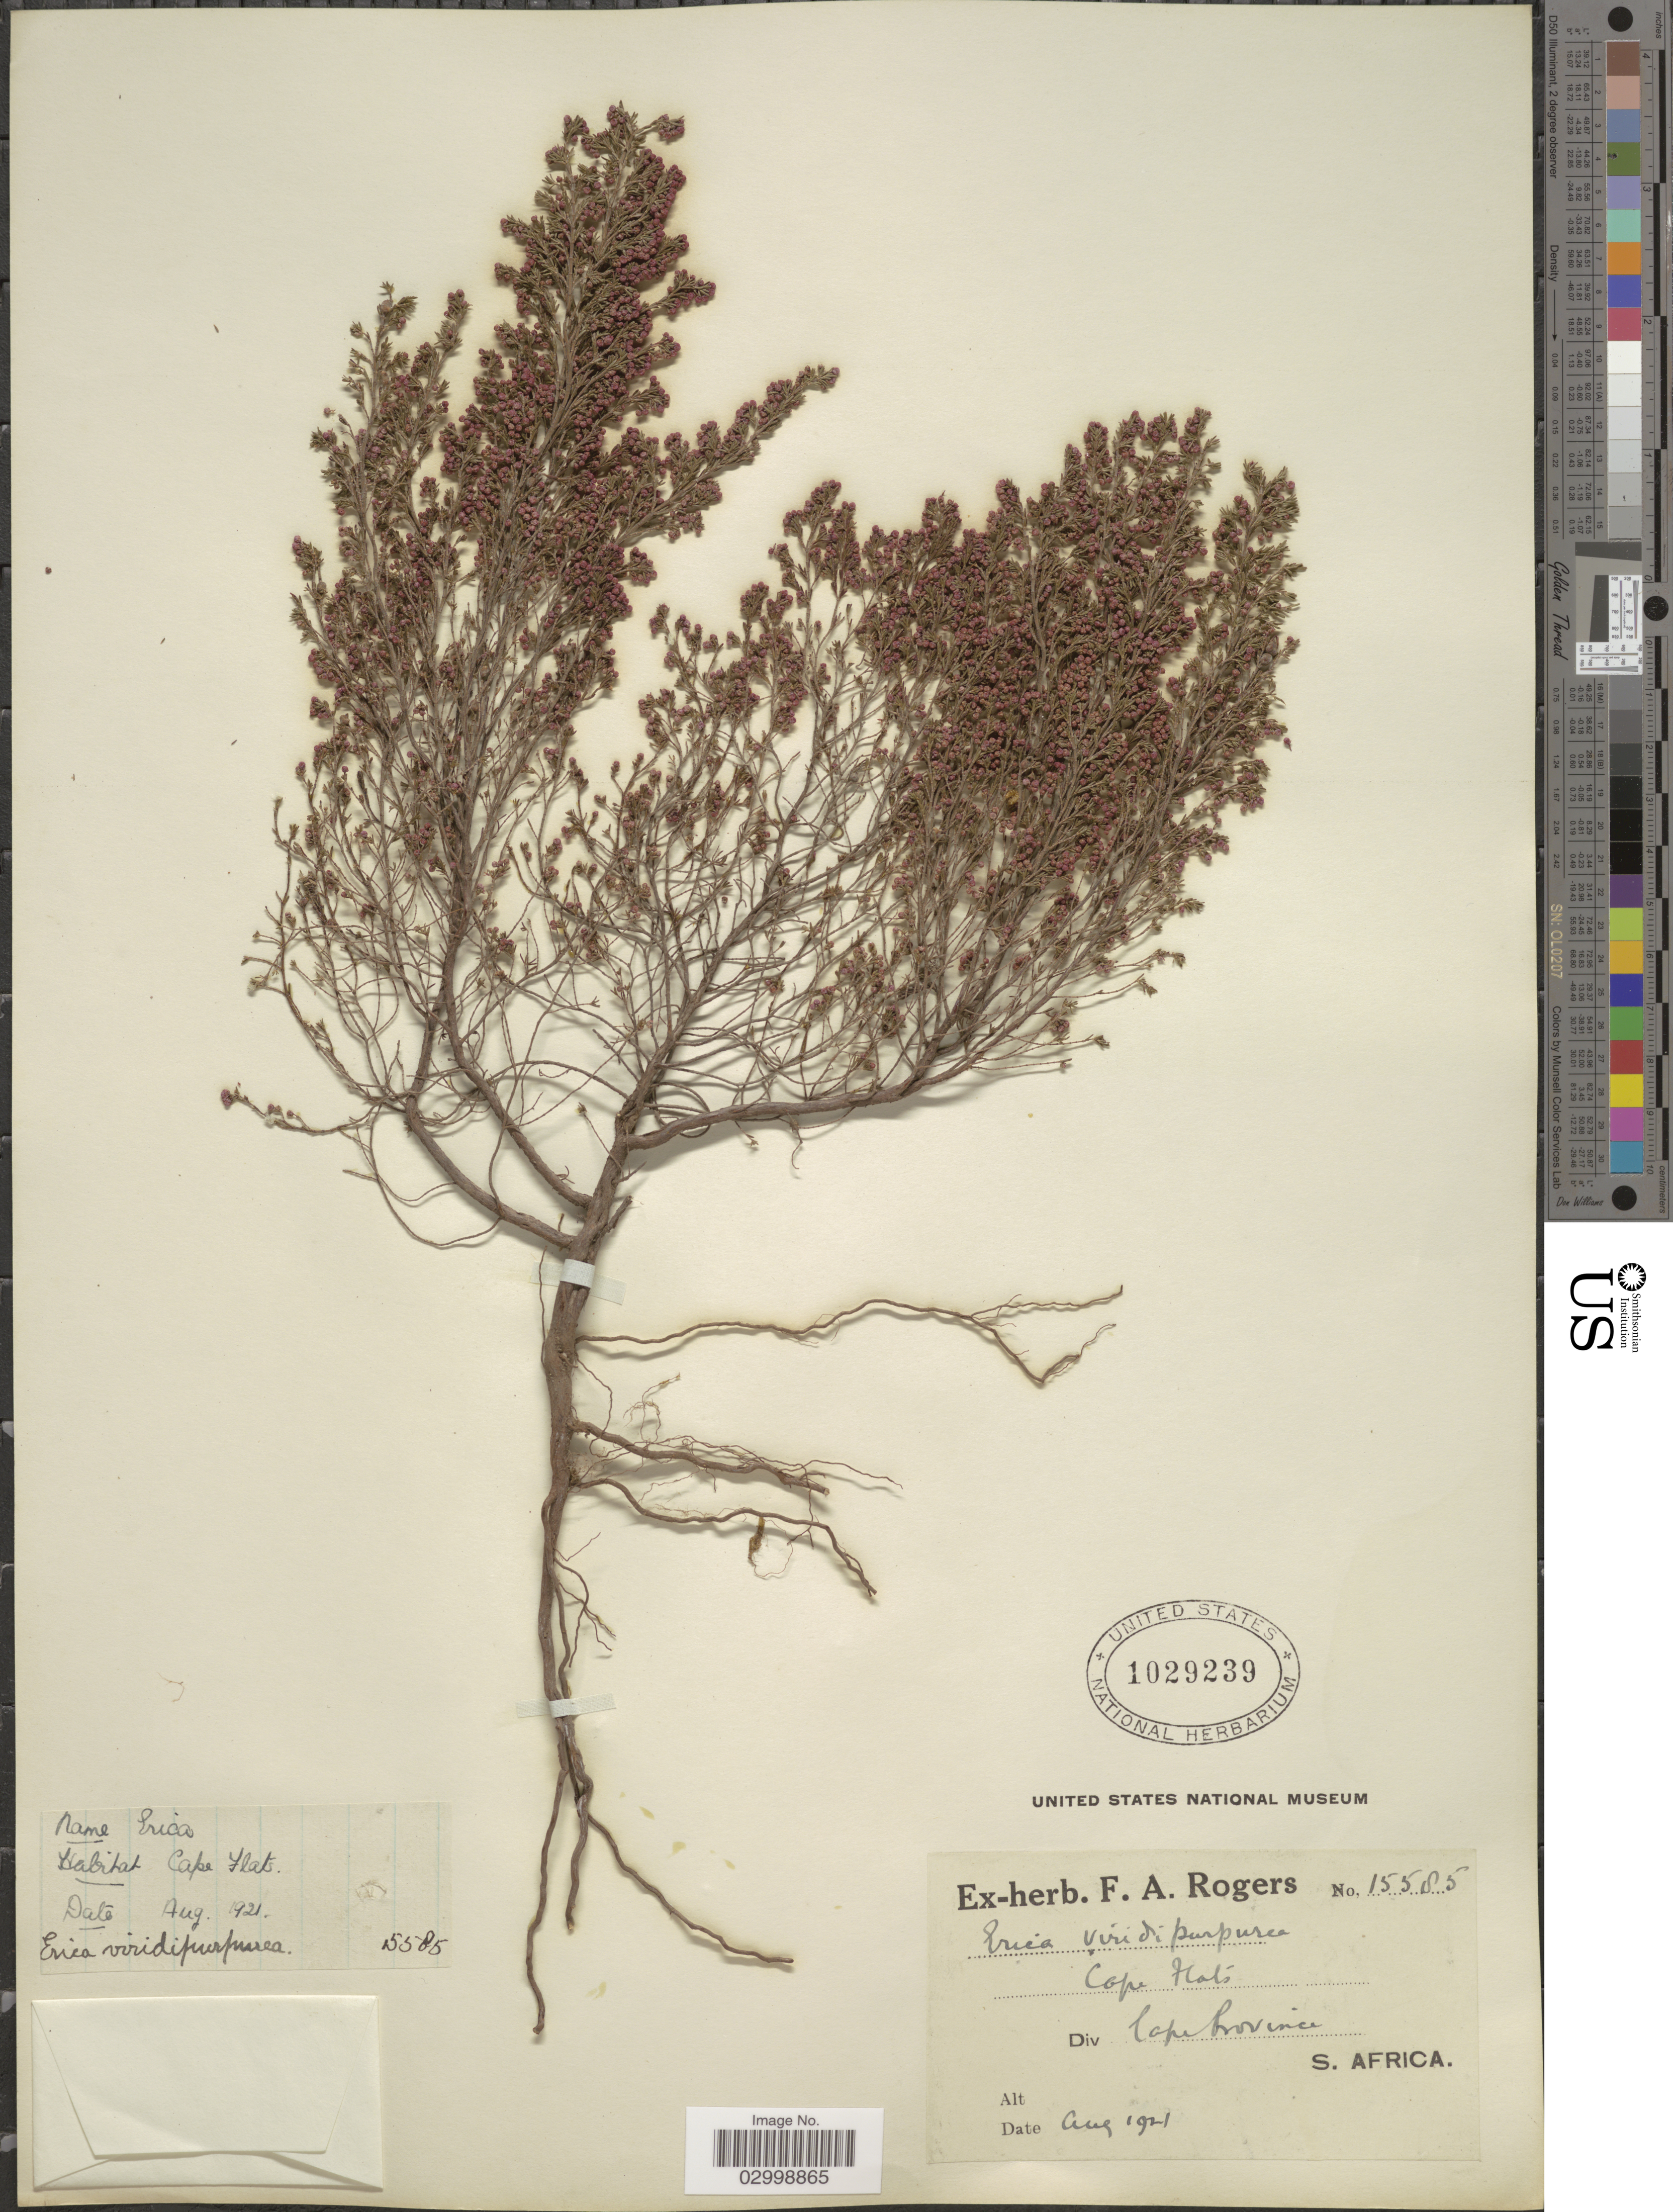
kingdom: Plantae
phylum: Tracheophyta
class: Magnoliopsida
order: Ericales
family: Ericaceae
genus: Erica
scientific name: Erica viridipurpurea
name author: Gouan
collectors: ex herb. F. A. Rogers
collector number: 15585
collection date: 1921-08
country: South Africa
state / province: Western Cape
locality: Cape Flats, Div. Cape Province, S. Africa.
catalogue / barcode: US 1029239